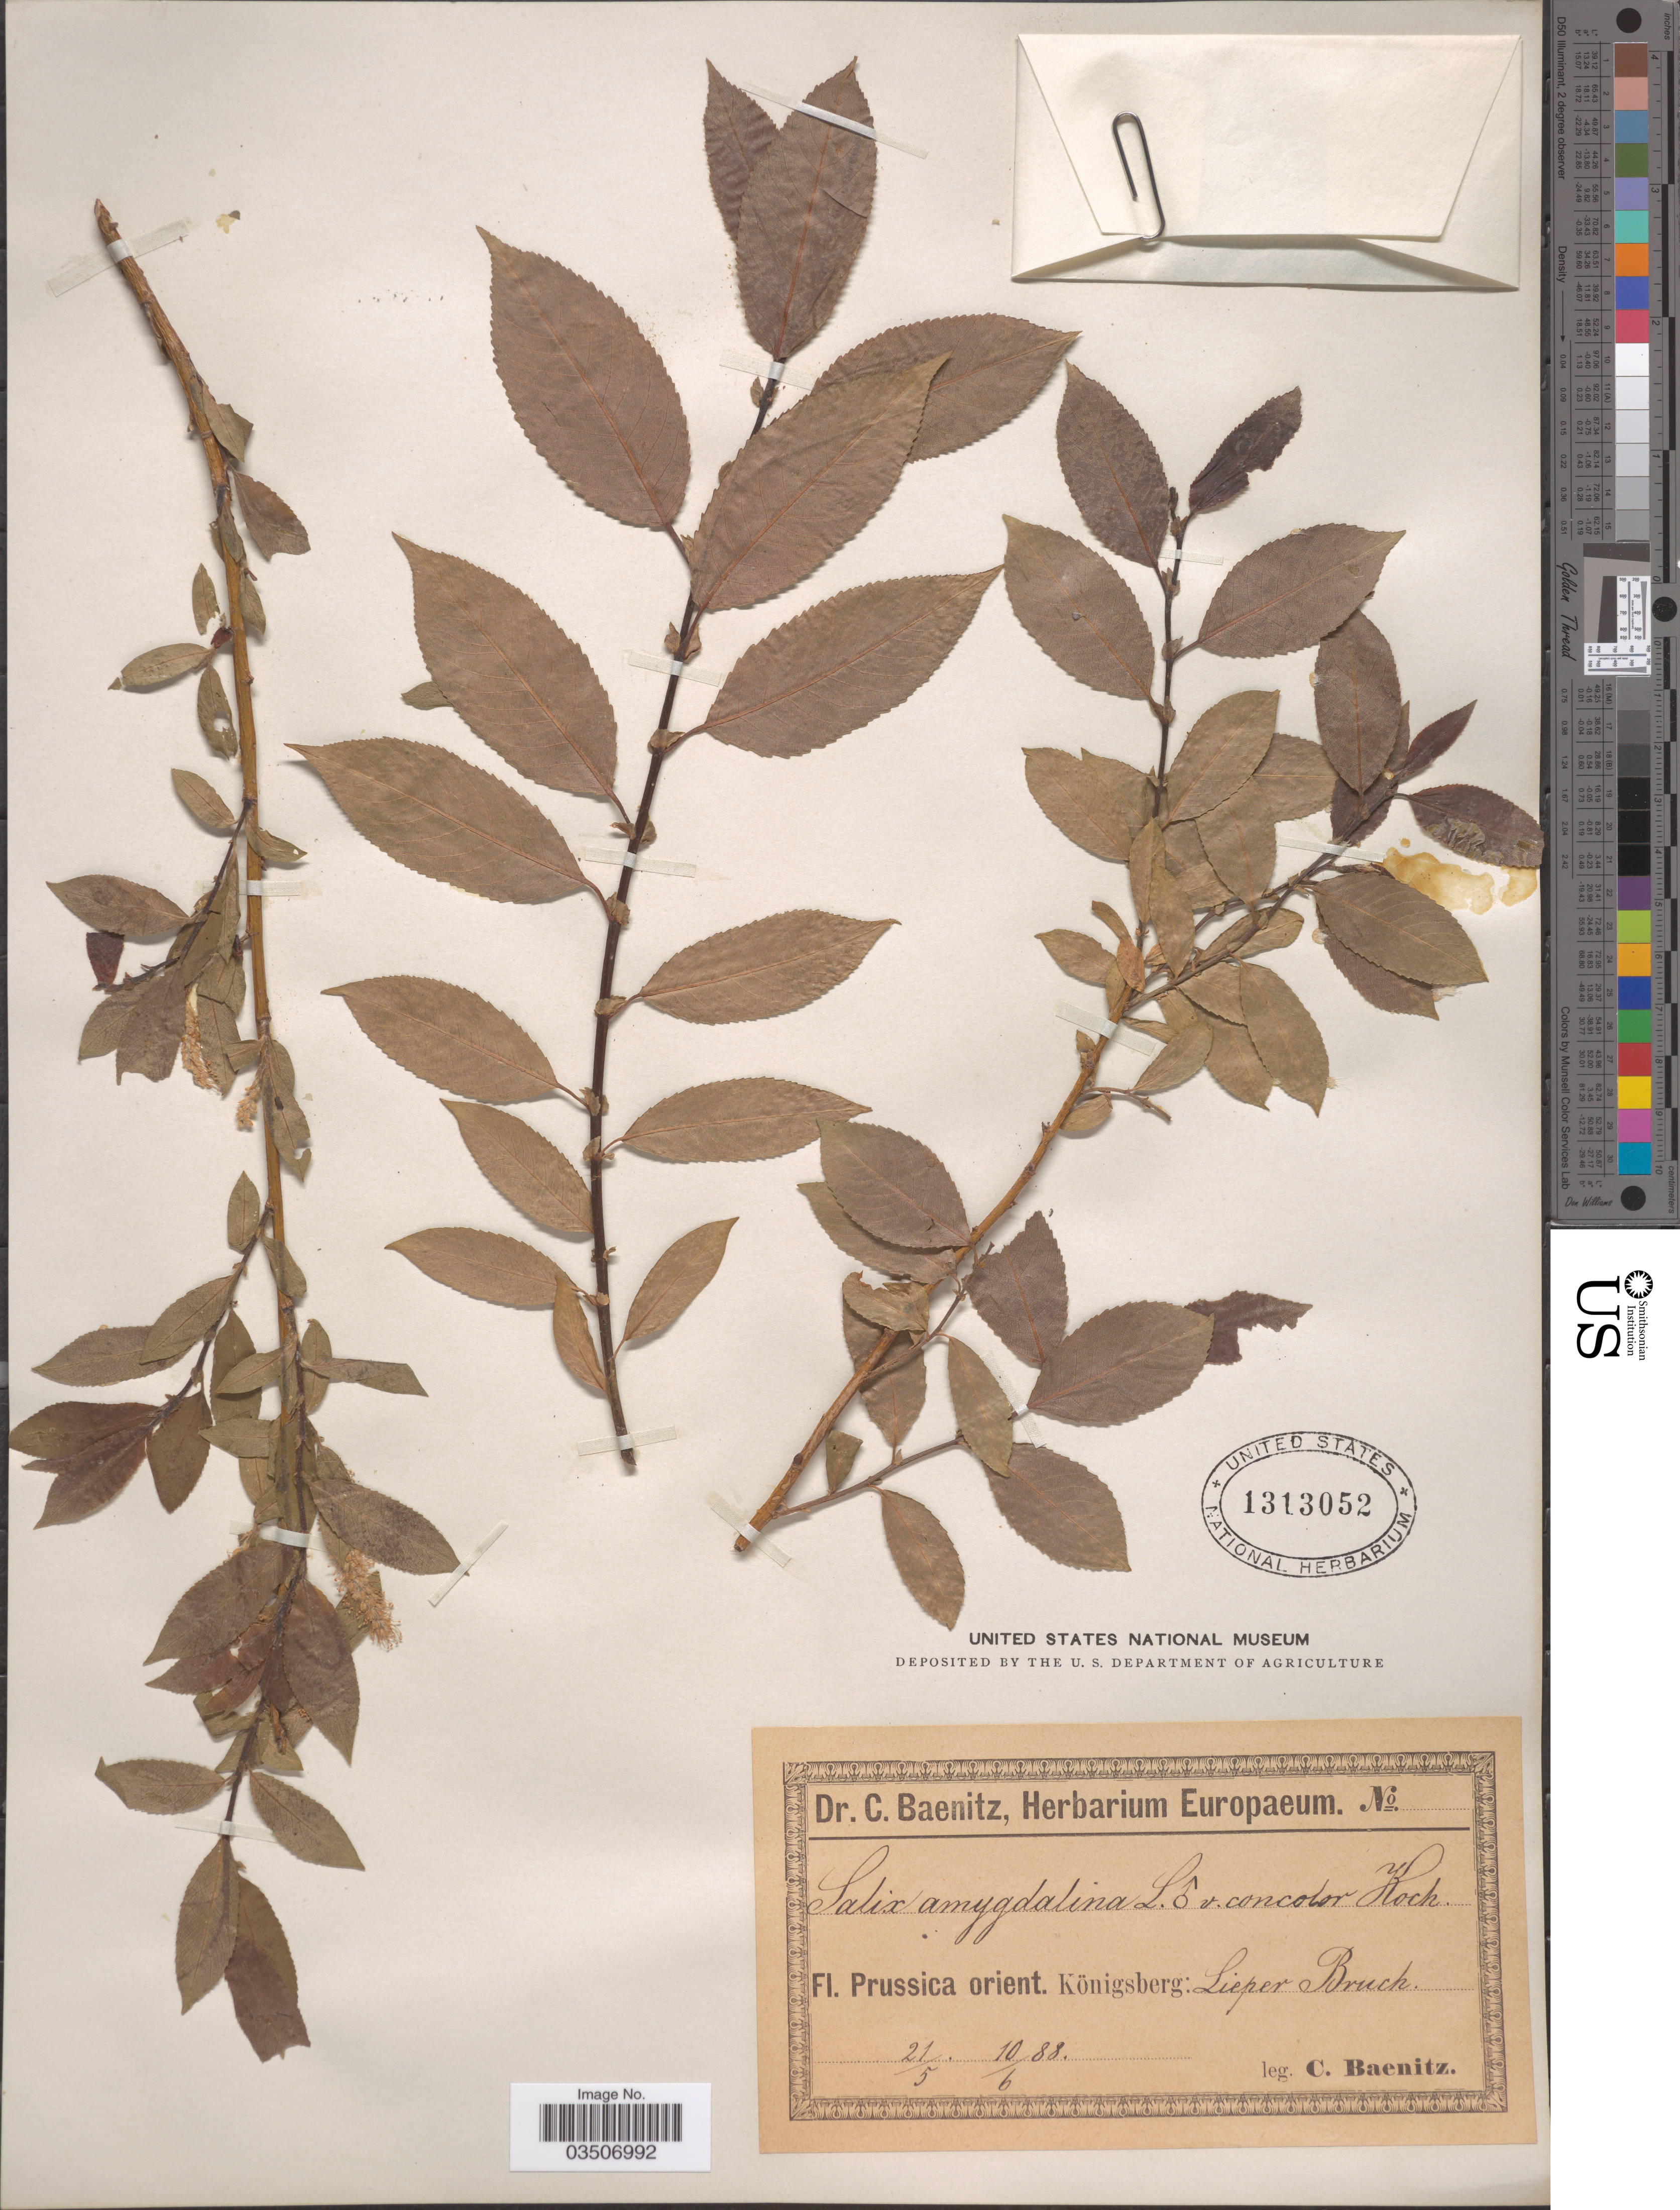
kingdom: Plantae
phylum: Tracheophyta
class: Magnoliopsida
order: Malpighiales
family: Salicaceae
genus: Salix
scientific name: Salix amygdalina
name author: L.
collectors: C. G. Baenitz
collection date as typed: Transcribed d/m/y: 21/5/88 to 10/6/88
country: Russian Federation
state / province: Kaliningrad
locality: Prussica orient. Köningsberg: Lieper Bruch.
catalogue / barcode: US 1313052